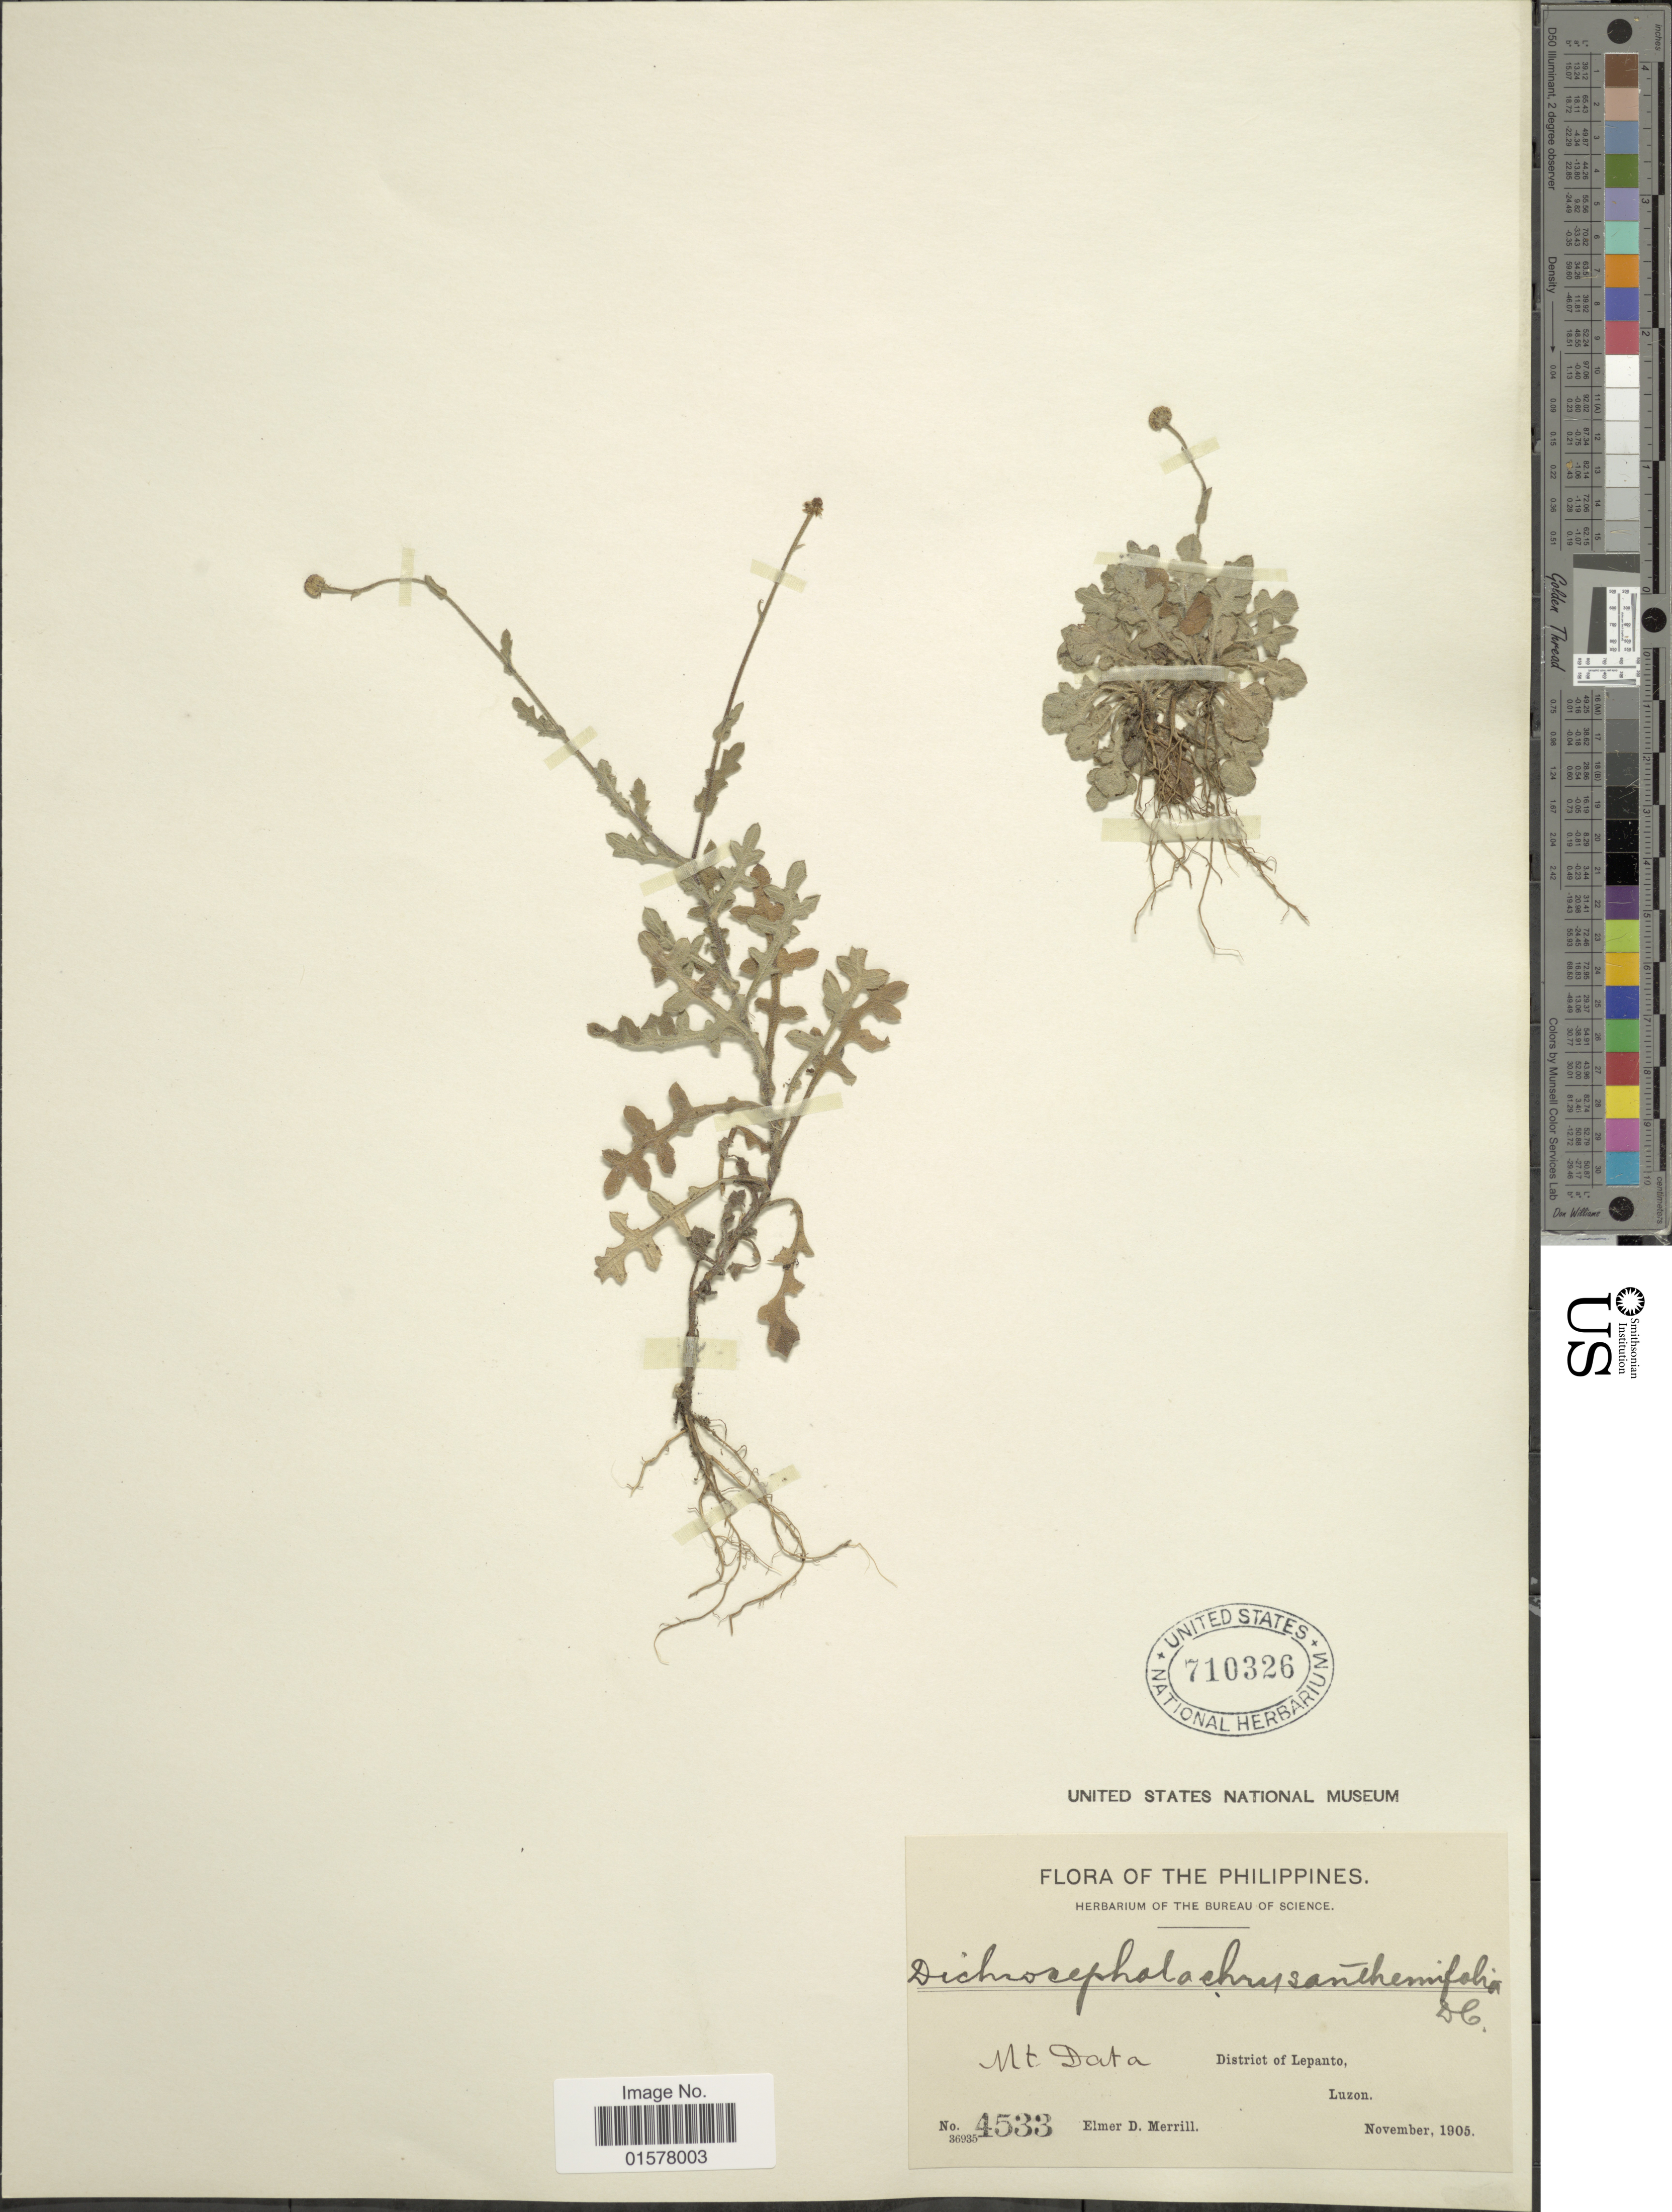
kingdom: Plantae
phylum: Tracheophyta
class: Magnoliopsida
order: Asterales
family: Asteraceae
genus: Dichrocephala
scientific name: Dichrocephala chrysanthemifolia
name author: (Blume) DC.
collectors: E. D. Merrill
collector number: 4533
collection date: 1905-11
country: Philippines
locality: Mt. Data, District Lepanto, Luzon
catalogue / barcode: US 710326